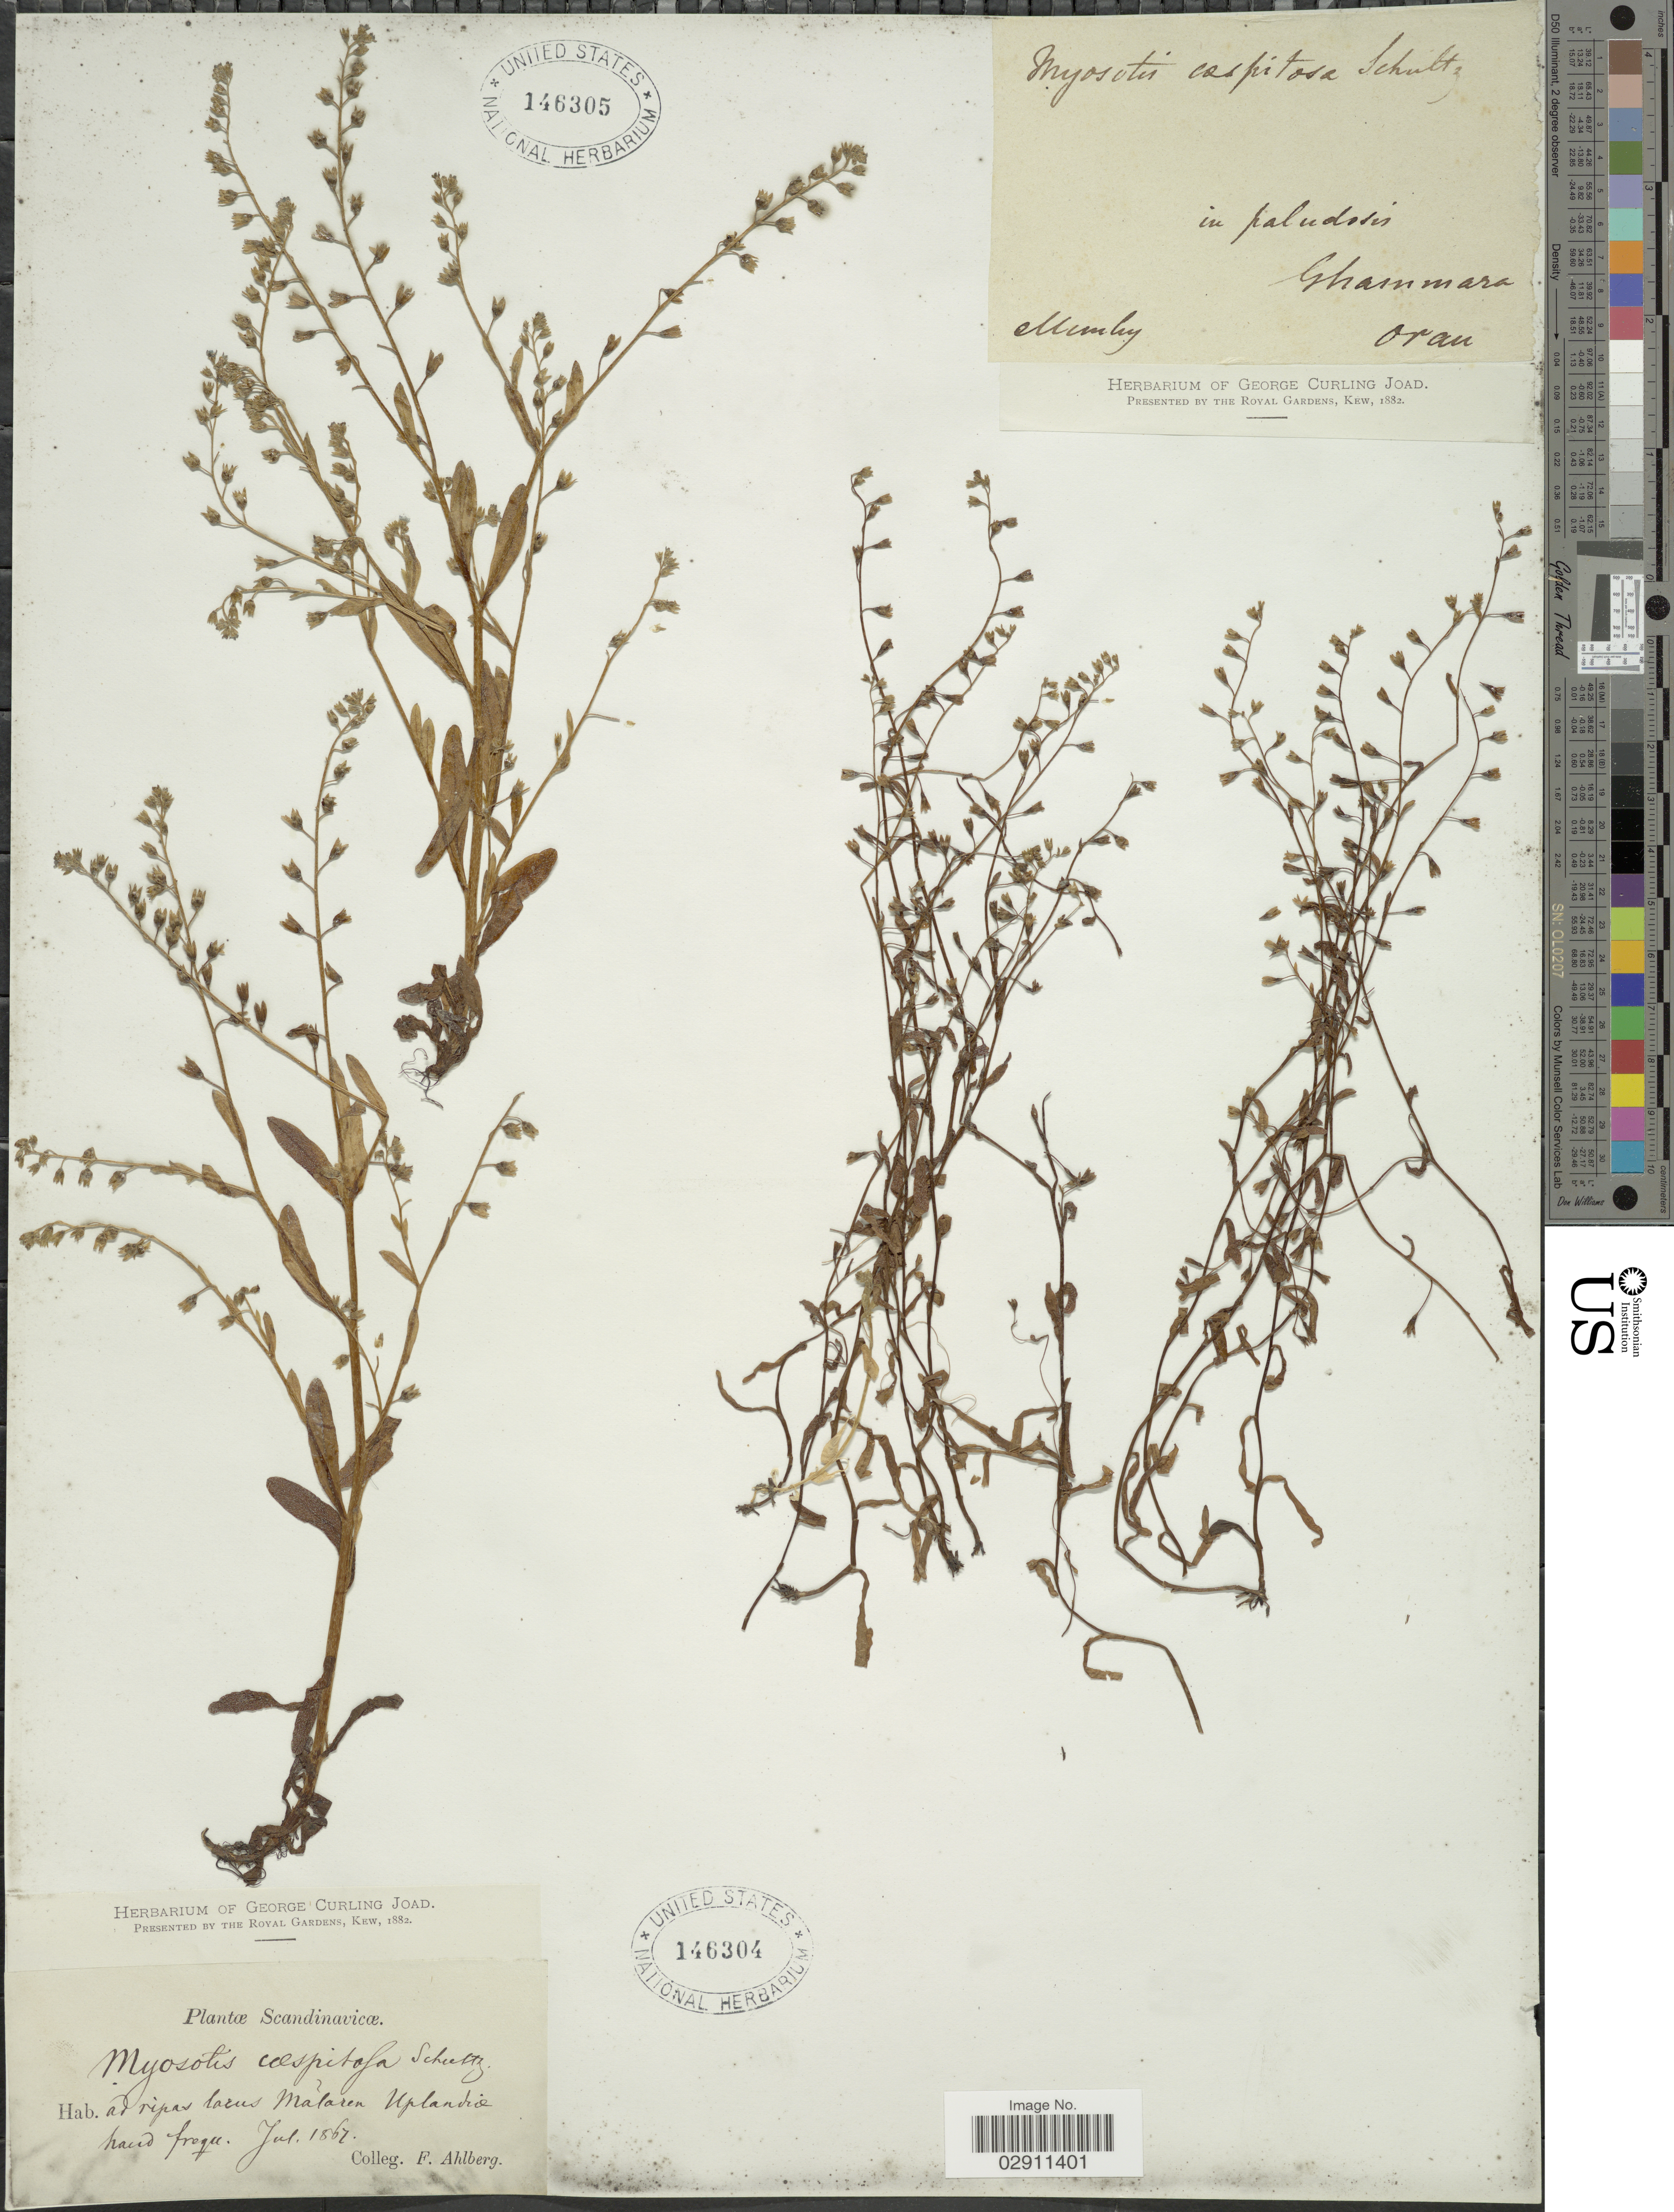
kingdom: Plantae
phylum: Tracheophyta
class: Magnoliopsida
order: Boraginales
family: Boraginaceae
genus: Myosotis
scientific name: Myosotis caespitosa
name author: Schultz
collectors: F. Ahlberg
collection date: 1867-07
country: Sweden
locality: Scandinavicæ, ad ripas lacus Malaren Uplandia haud frequ. [Scandinavia, at banks of Lake Mälaren, Uppland, not frequent.]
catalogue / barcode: US 146304